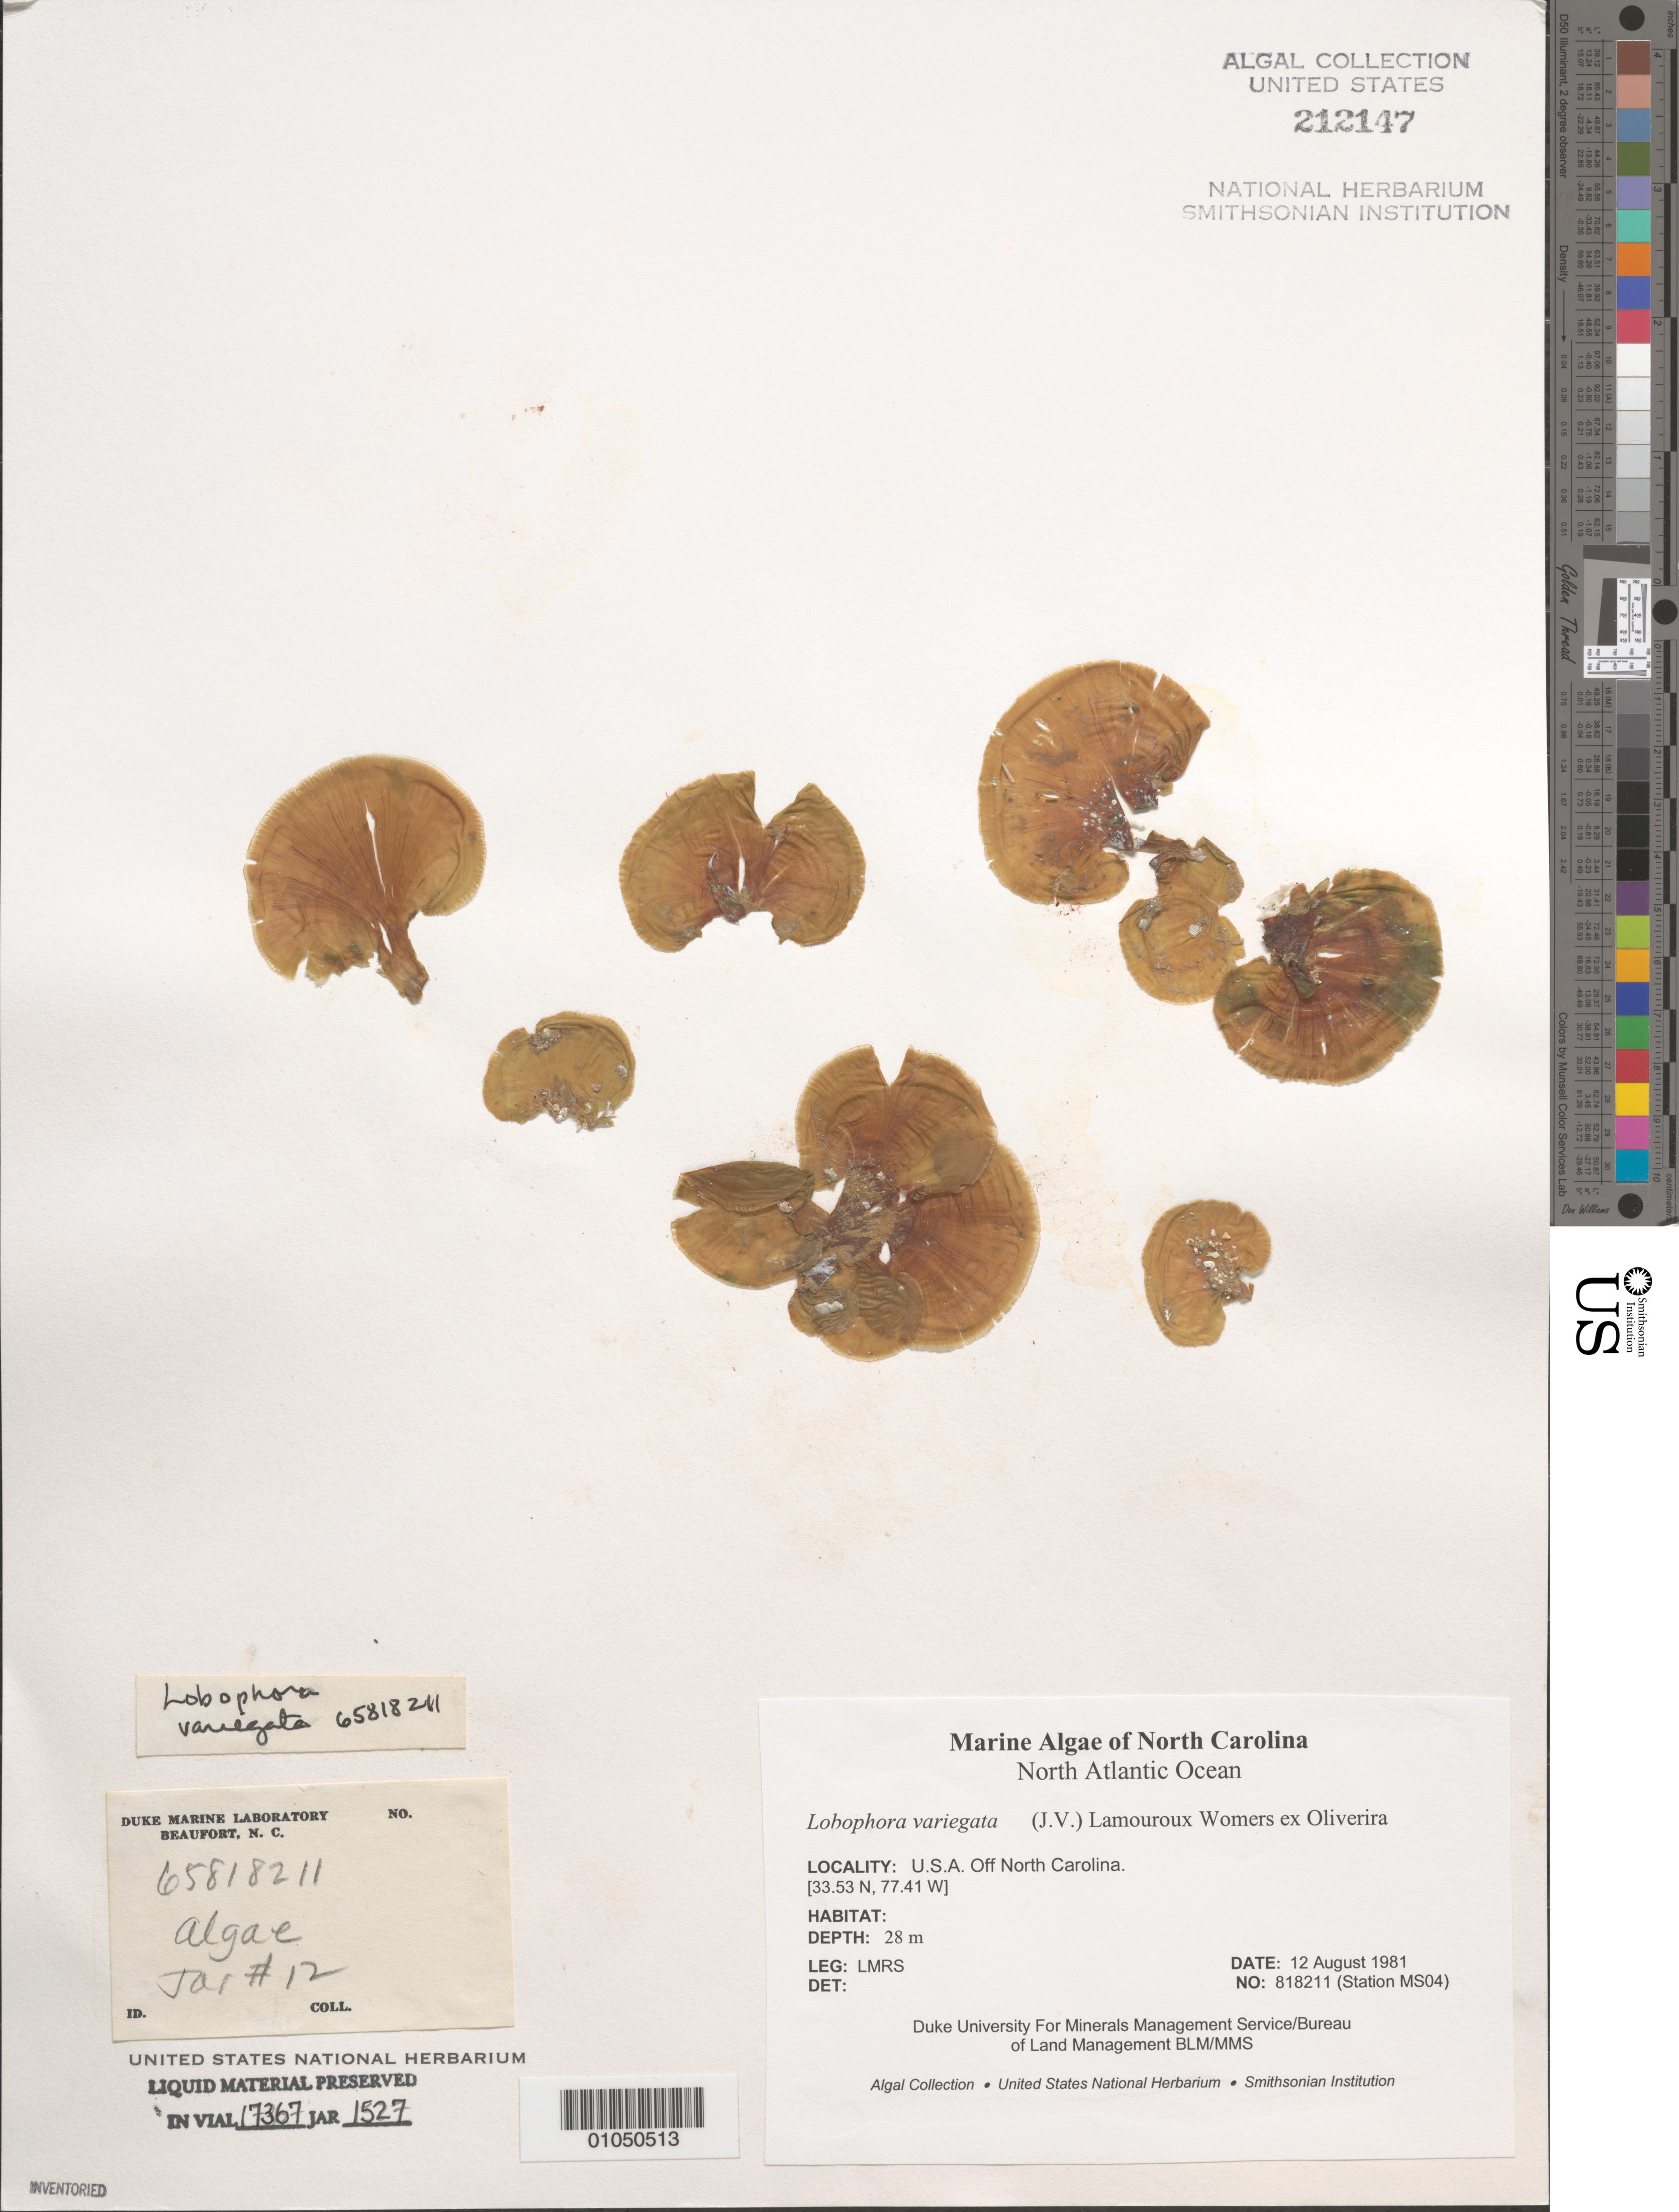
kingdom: Chromista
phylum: Ochrophyta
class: Phaeophyceae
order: Dictyotales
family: Dictyotaceae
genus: Lobophora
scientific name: Lobophora variegata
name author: (J.V.Lamouroux) Womersley & E.C. Oliveira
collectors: LMRS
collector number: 818211 (Station MS04)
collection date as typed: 12 Aug 1981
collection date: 1981-08-12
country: United States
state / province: North Carolina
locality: North Atlantic Ocean off North Carolina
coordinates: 33.53 N, 77.41 W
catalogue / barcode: US 212147